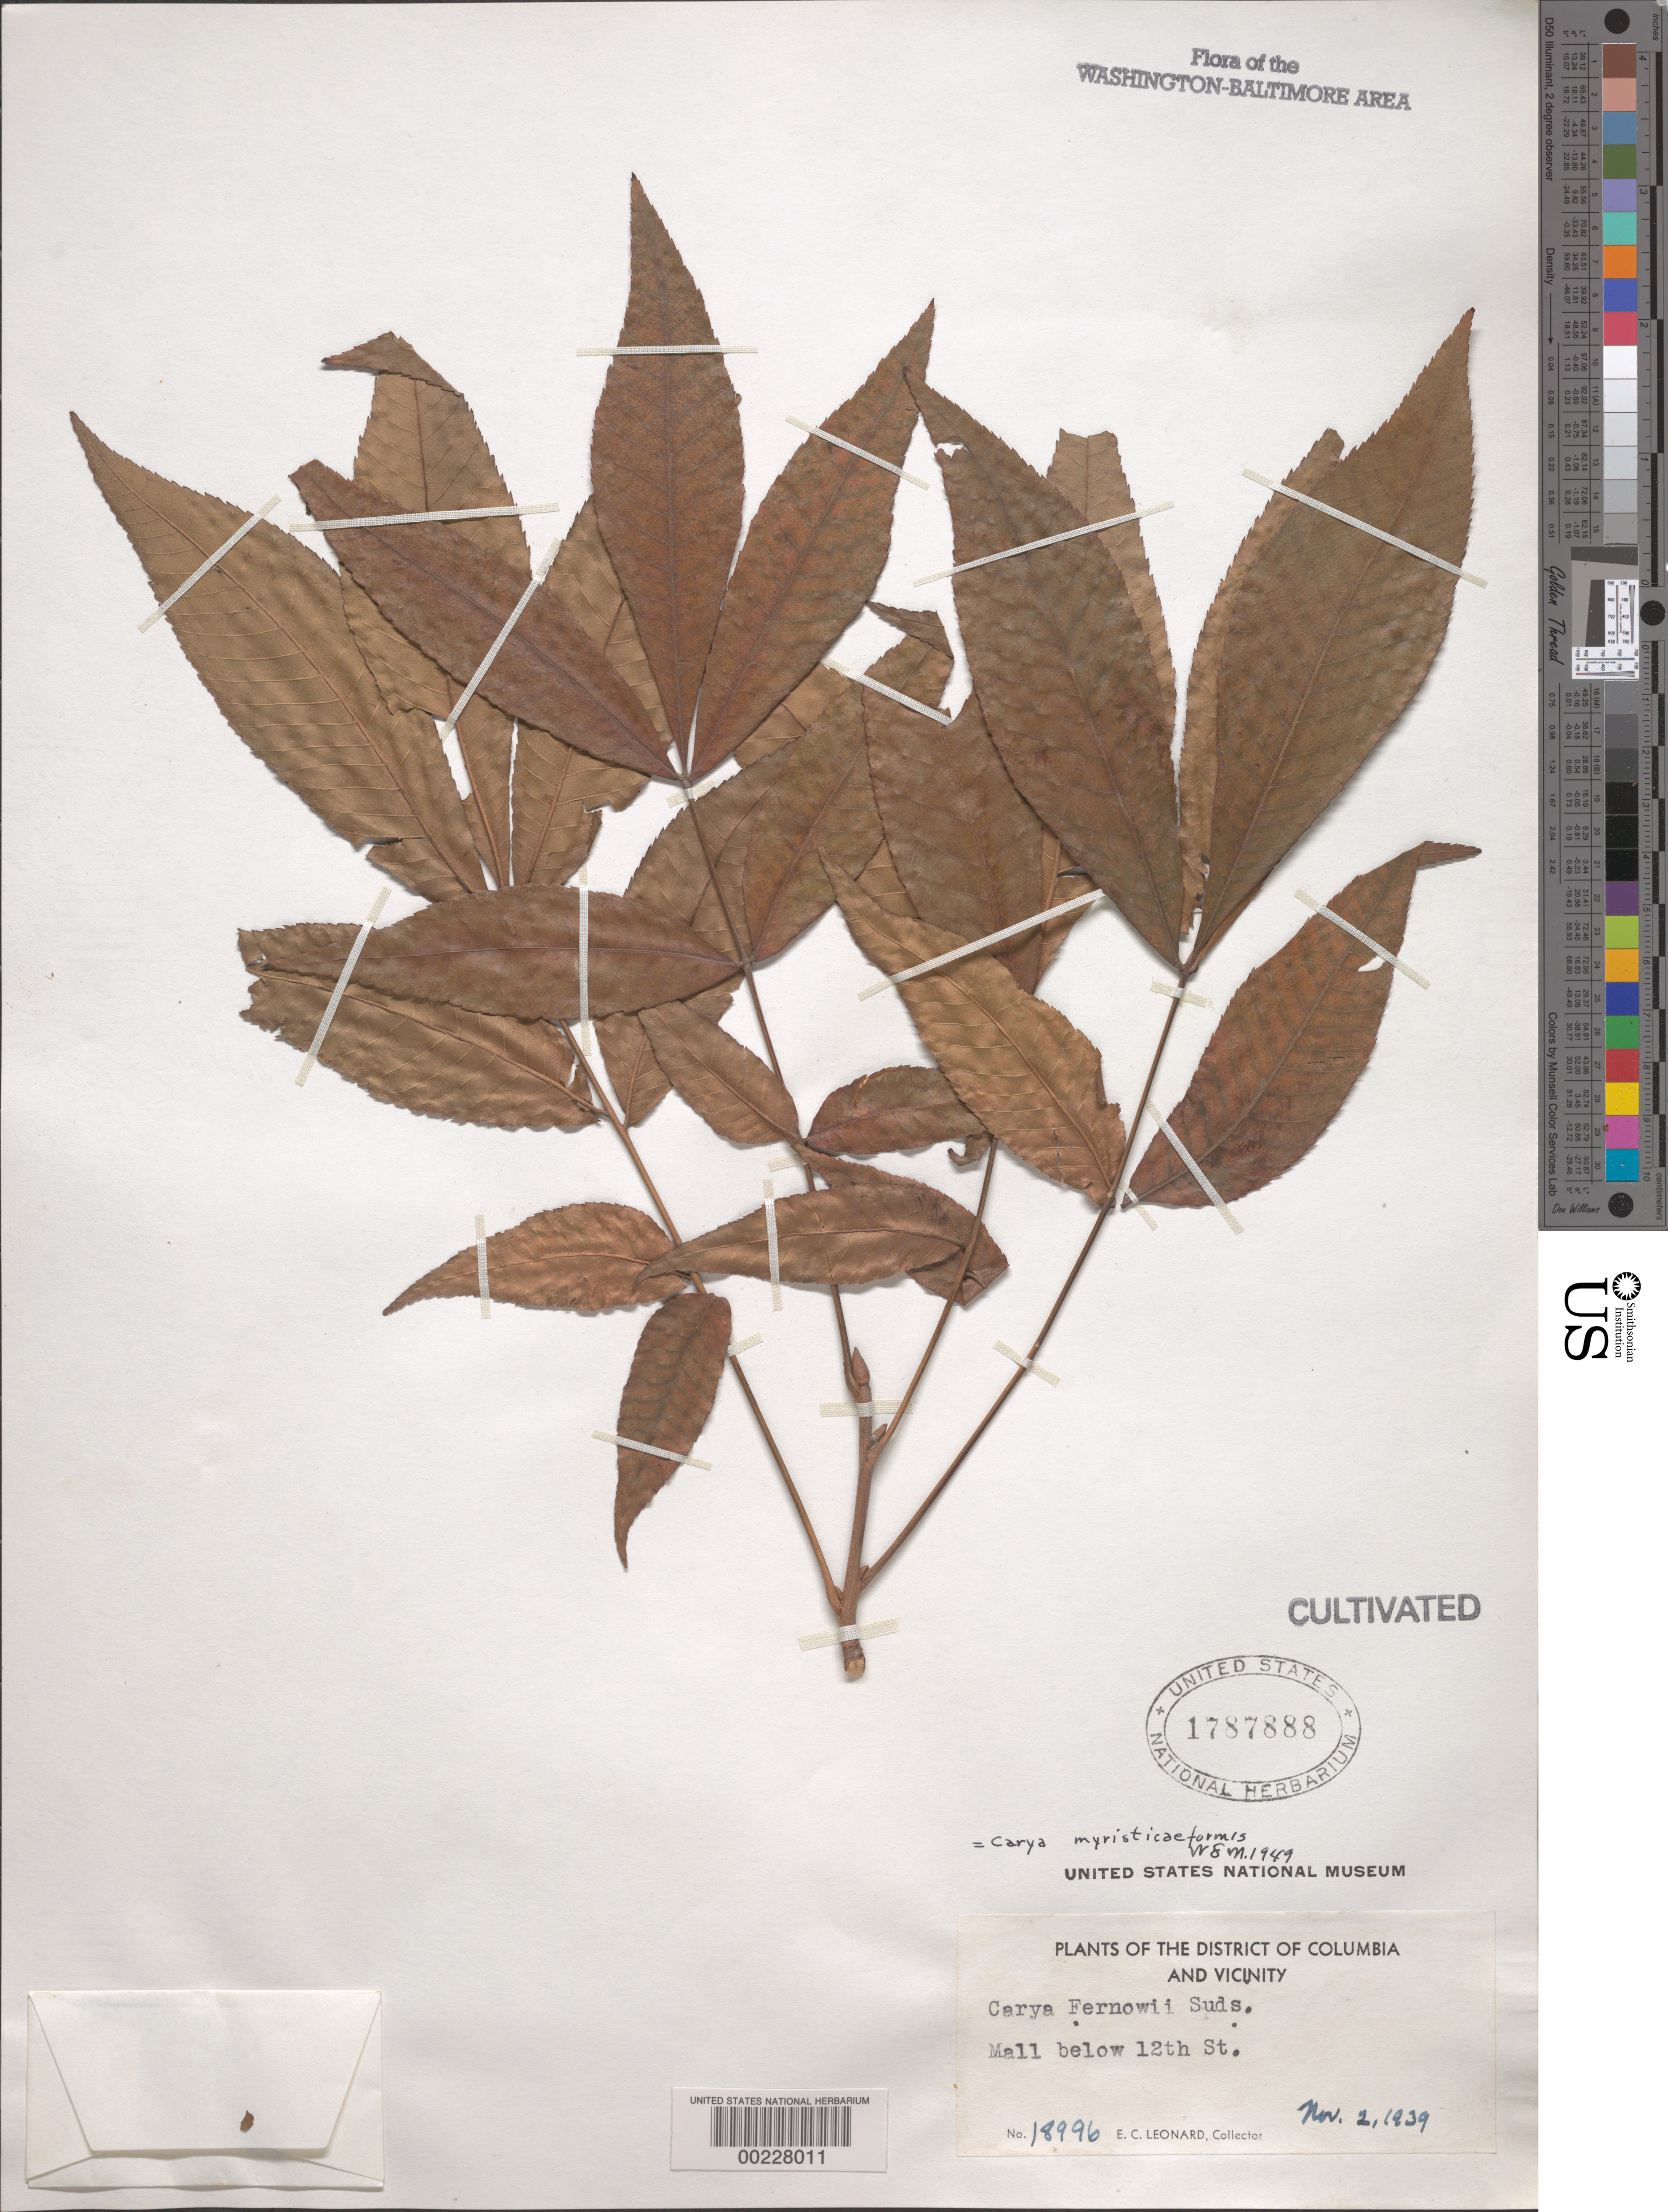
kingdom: Plantae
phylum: Tracheophyta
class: Magnoliopsida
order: Fagales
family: Juglandaceae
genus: Carya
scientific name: Carya myristiciformis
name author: (F. Michx.) Nutt.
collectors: E. C. Leonard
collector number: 18996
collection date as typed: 02 Nov 1939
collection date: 1939-11-02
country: United States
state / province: District of Columbia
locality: Mall below 12th St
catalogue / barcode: US 1787888